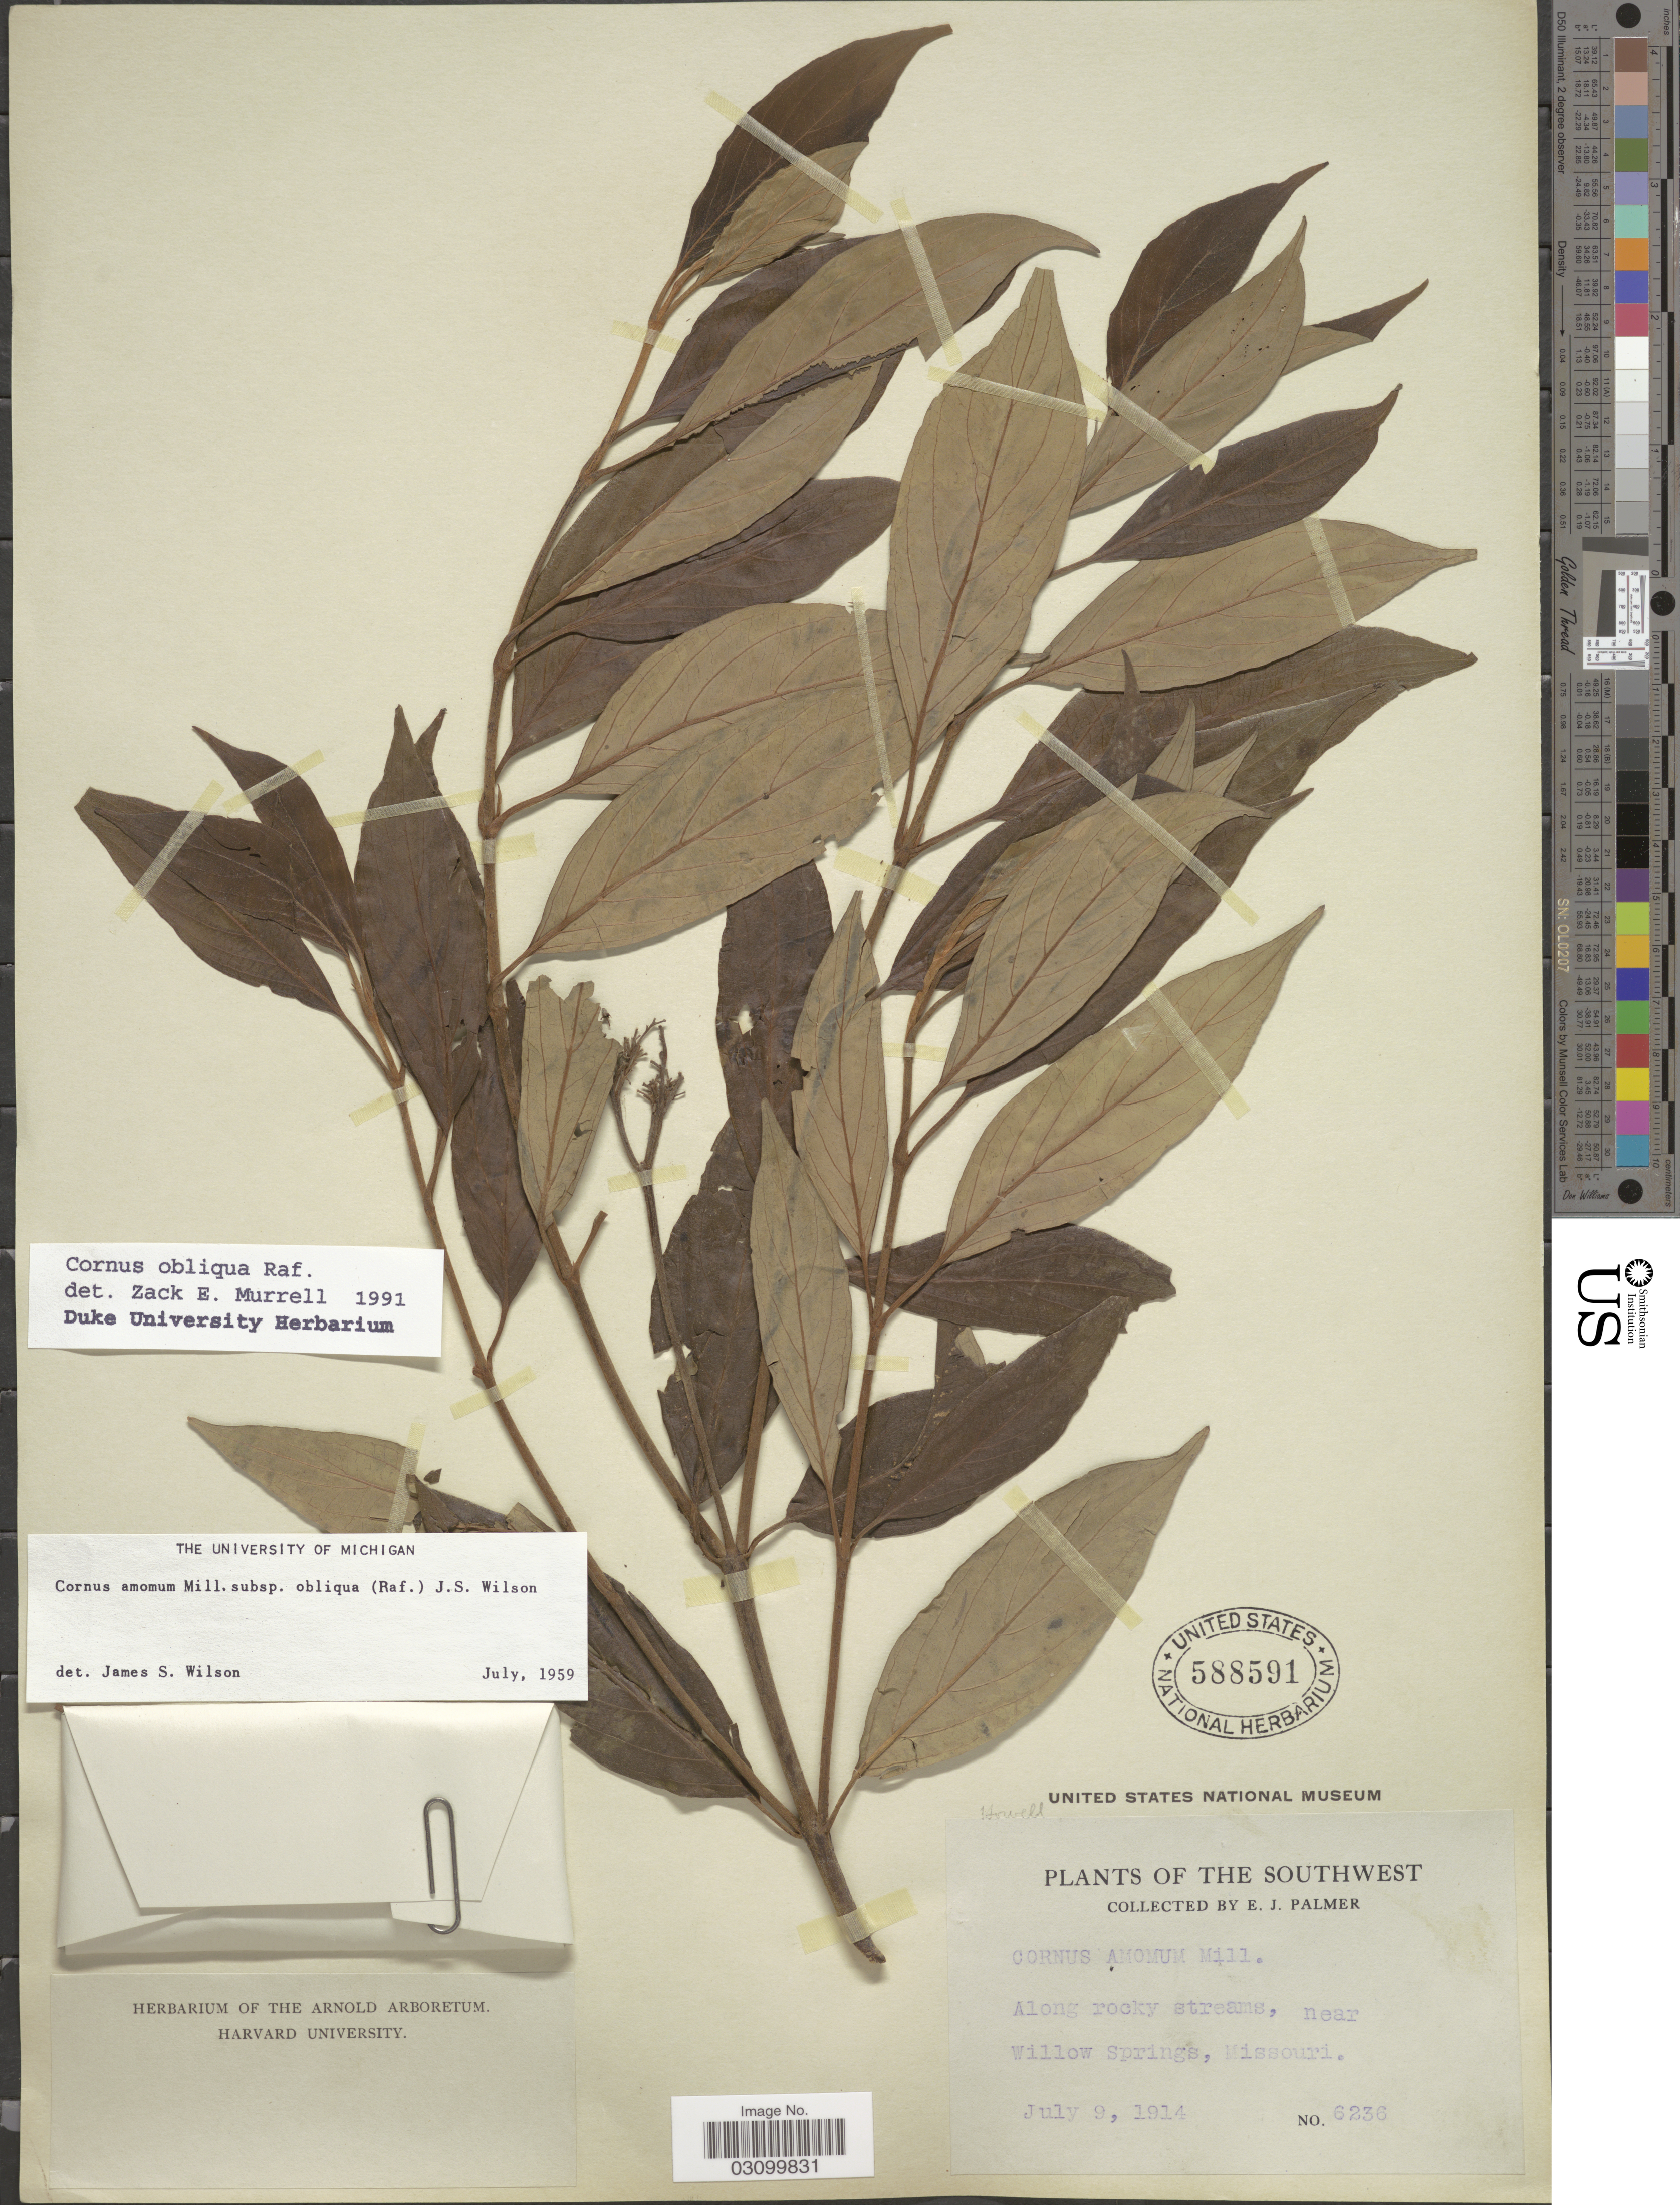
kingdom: Plantae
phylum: Tracheophyta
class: Magnoliopsida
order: Cornales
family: Cornaceae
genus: Cornus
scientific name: Cornus obliqua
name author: Raf.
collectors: E. J. Palmer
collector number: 6236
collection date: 1914-07-09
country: United States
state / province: Mississippi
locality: The Southwest. Near Willow Springs. Howell.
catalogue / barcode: US 588591